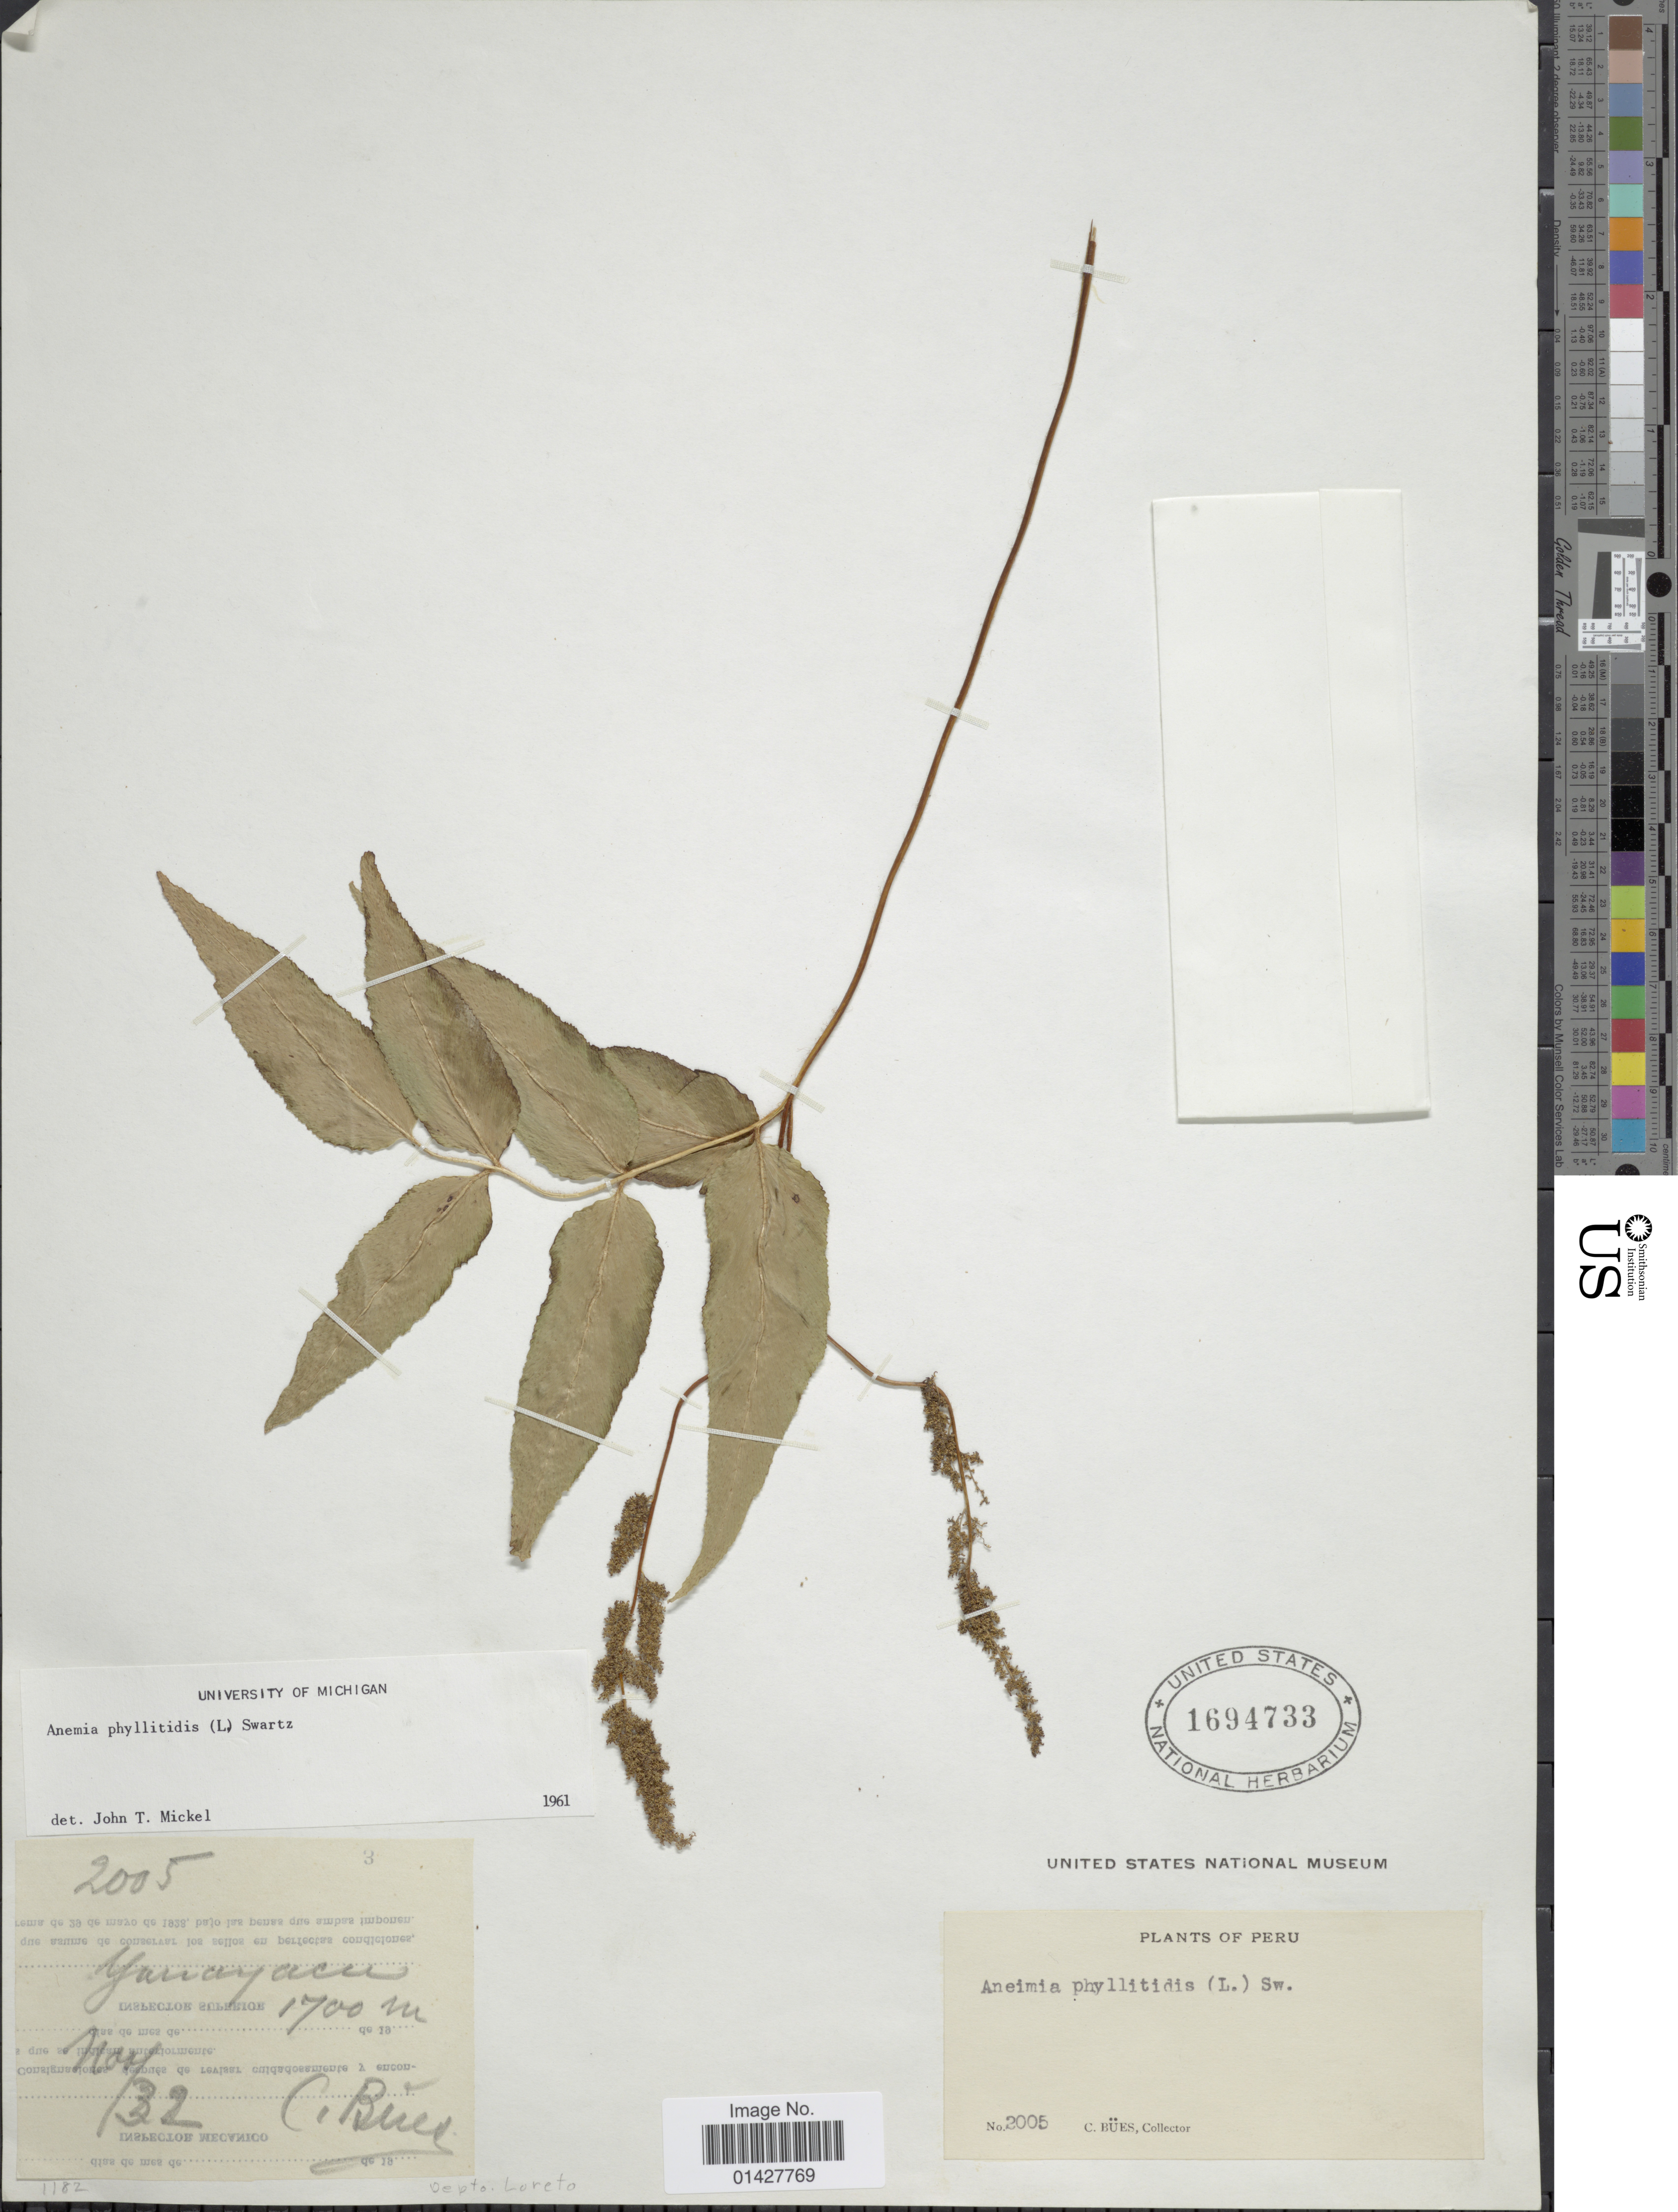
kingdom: Plantae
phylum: Tracheophyta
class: Polypodiopsida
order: Schizaeales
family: Anemiaceae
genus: Anemia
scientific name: Anemia phyllitidis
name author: (L.) Sw.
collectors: C. Bues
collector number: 2005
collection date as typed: Transcribed d/m/y: /11/32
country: Peru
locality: Yanayacu.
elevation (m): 1700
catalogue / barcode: US 1694733